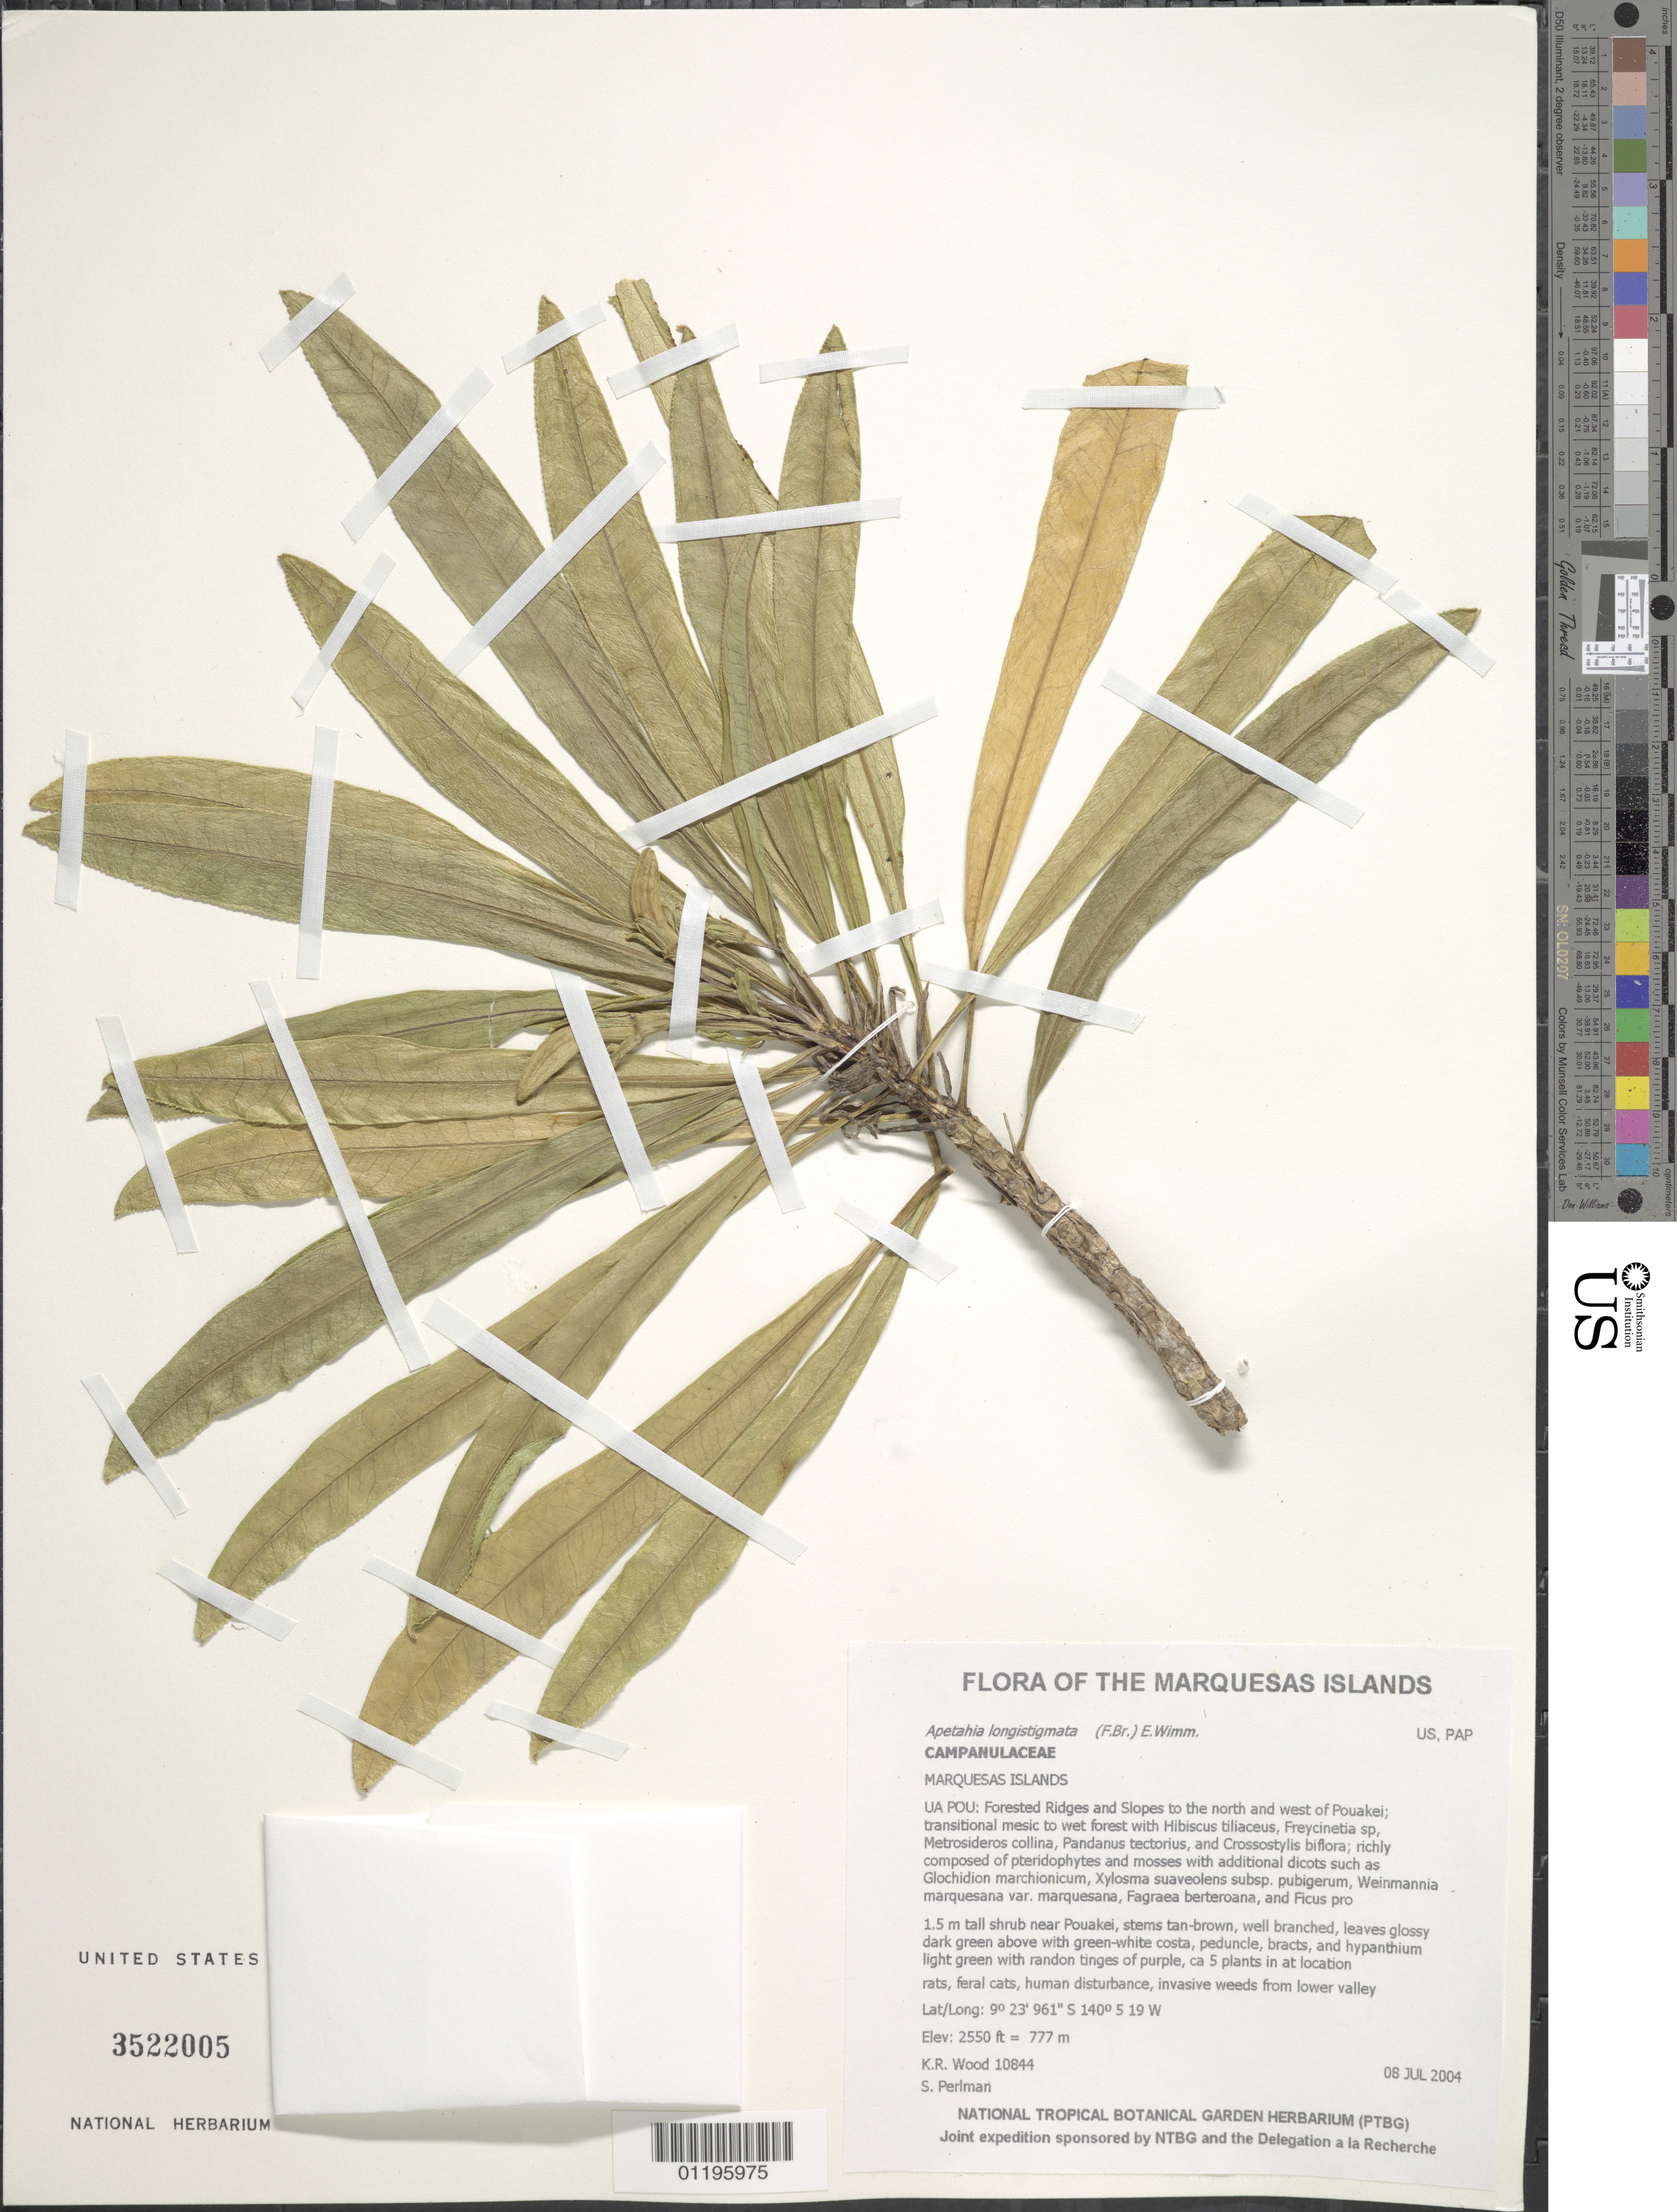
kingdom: Plantae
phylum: Tracheophyta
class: Magnoliopsida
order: Asterales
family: Campanulaceae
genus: Apetahia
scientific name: Apetahia longistigmata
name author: (F. Br.) E. Wimm.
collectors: K. R. Wood & S. P. Perlman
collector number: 10844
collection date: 2004-07-08/2004-07-09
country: French Polynesia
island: Ua Pou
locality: Forested Ridges and Slopes to the north and west of Pouakei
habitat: Transitional mesic to wet forest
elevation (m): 777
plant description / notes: Rats, feral cats, human disturbance, invasive weeds from lower valley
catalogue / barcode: US 3522005